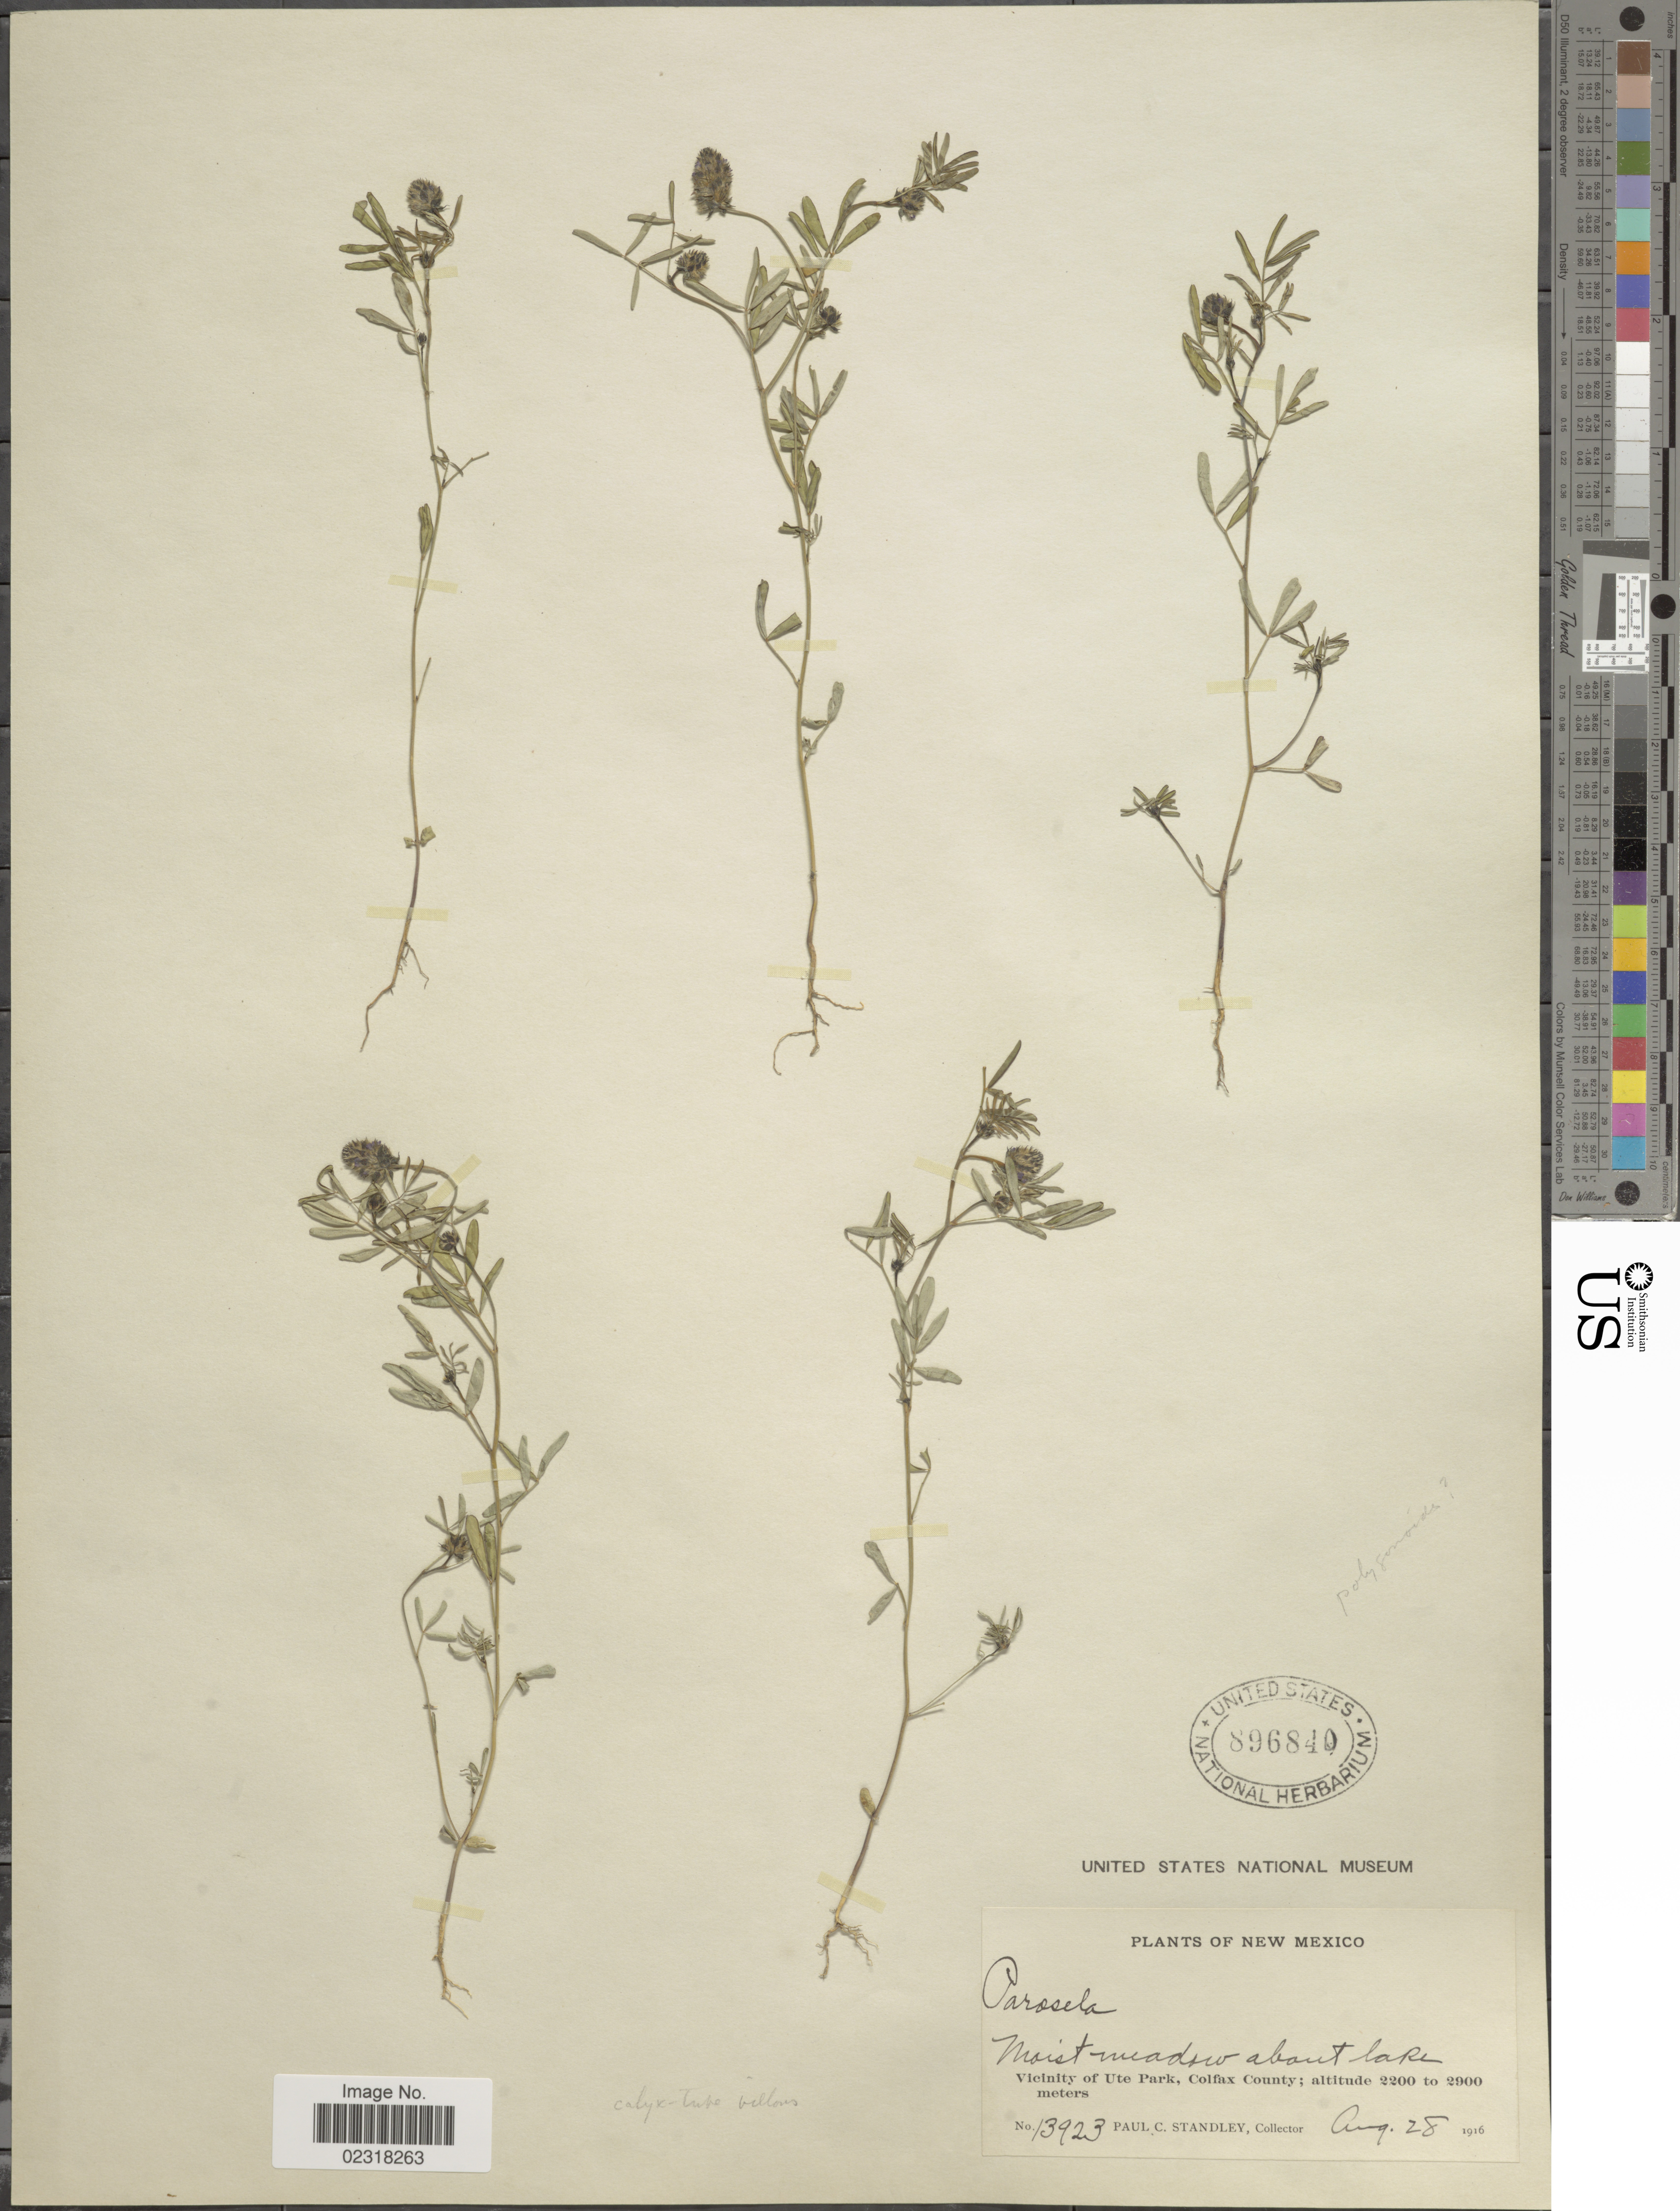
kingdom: Plantae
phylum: Tracheophyta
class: Magnoliopsida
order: Fabales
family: Fabaceae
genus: Dalea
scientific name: Dalea polygonoides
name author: A. Gray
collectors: P. C. Standley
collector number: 13923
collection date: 1916-08-28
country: United States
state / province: New Mexico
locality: Moist meadow about lake, Vicinity of Ute Park, Colfax County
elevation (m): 2200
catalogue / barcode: US 896840